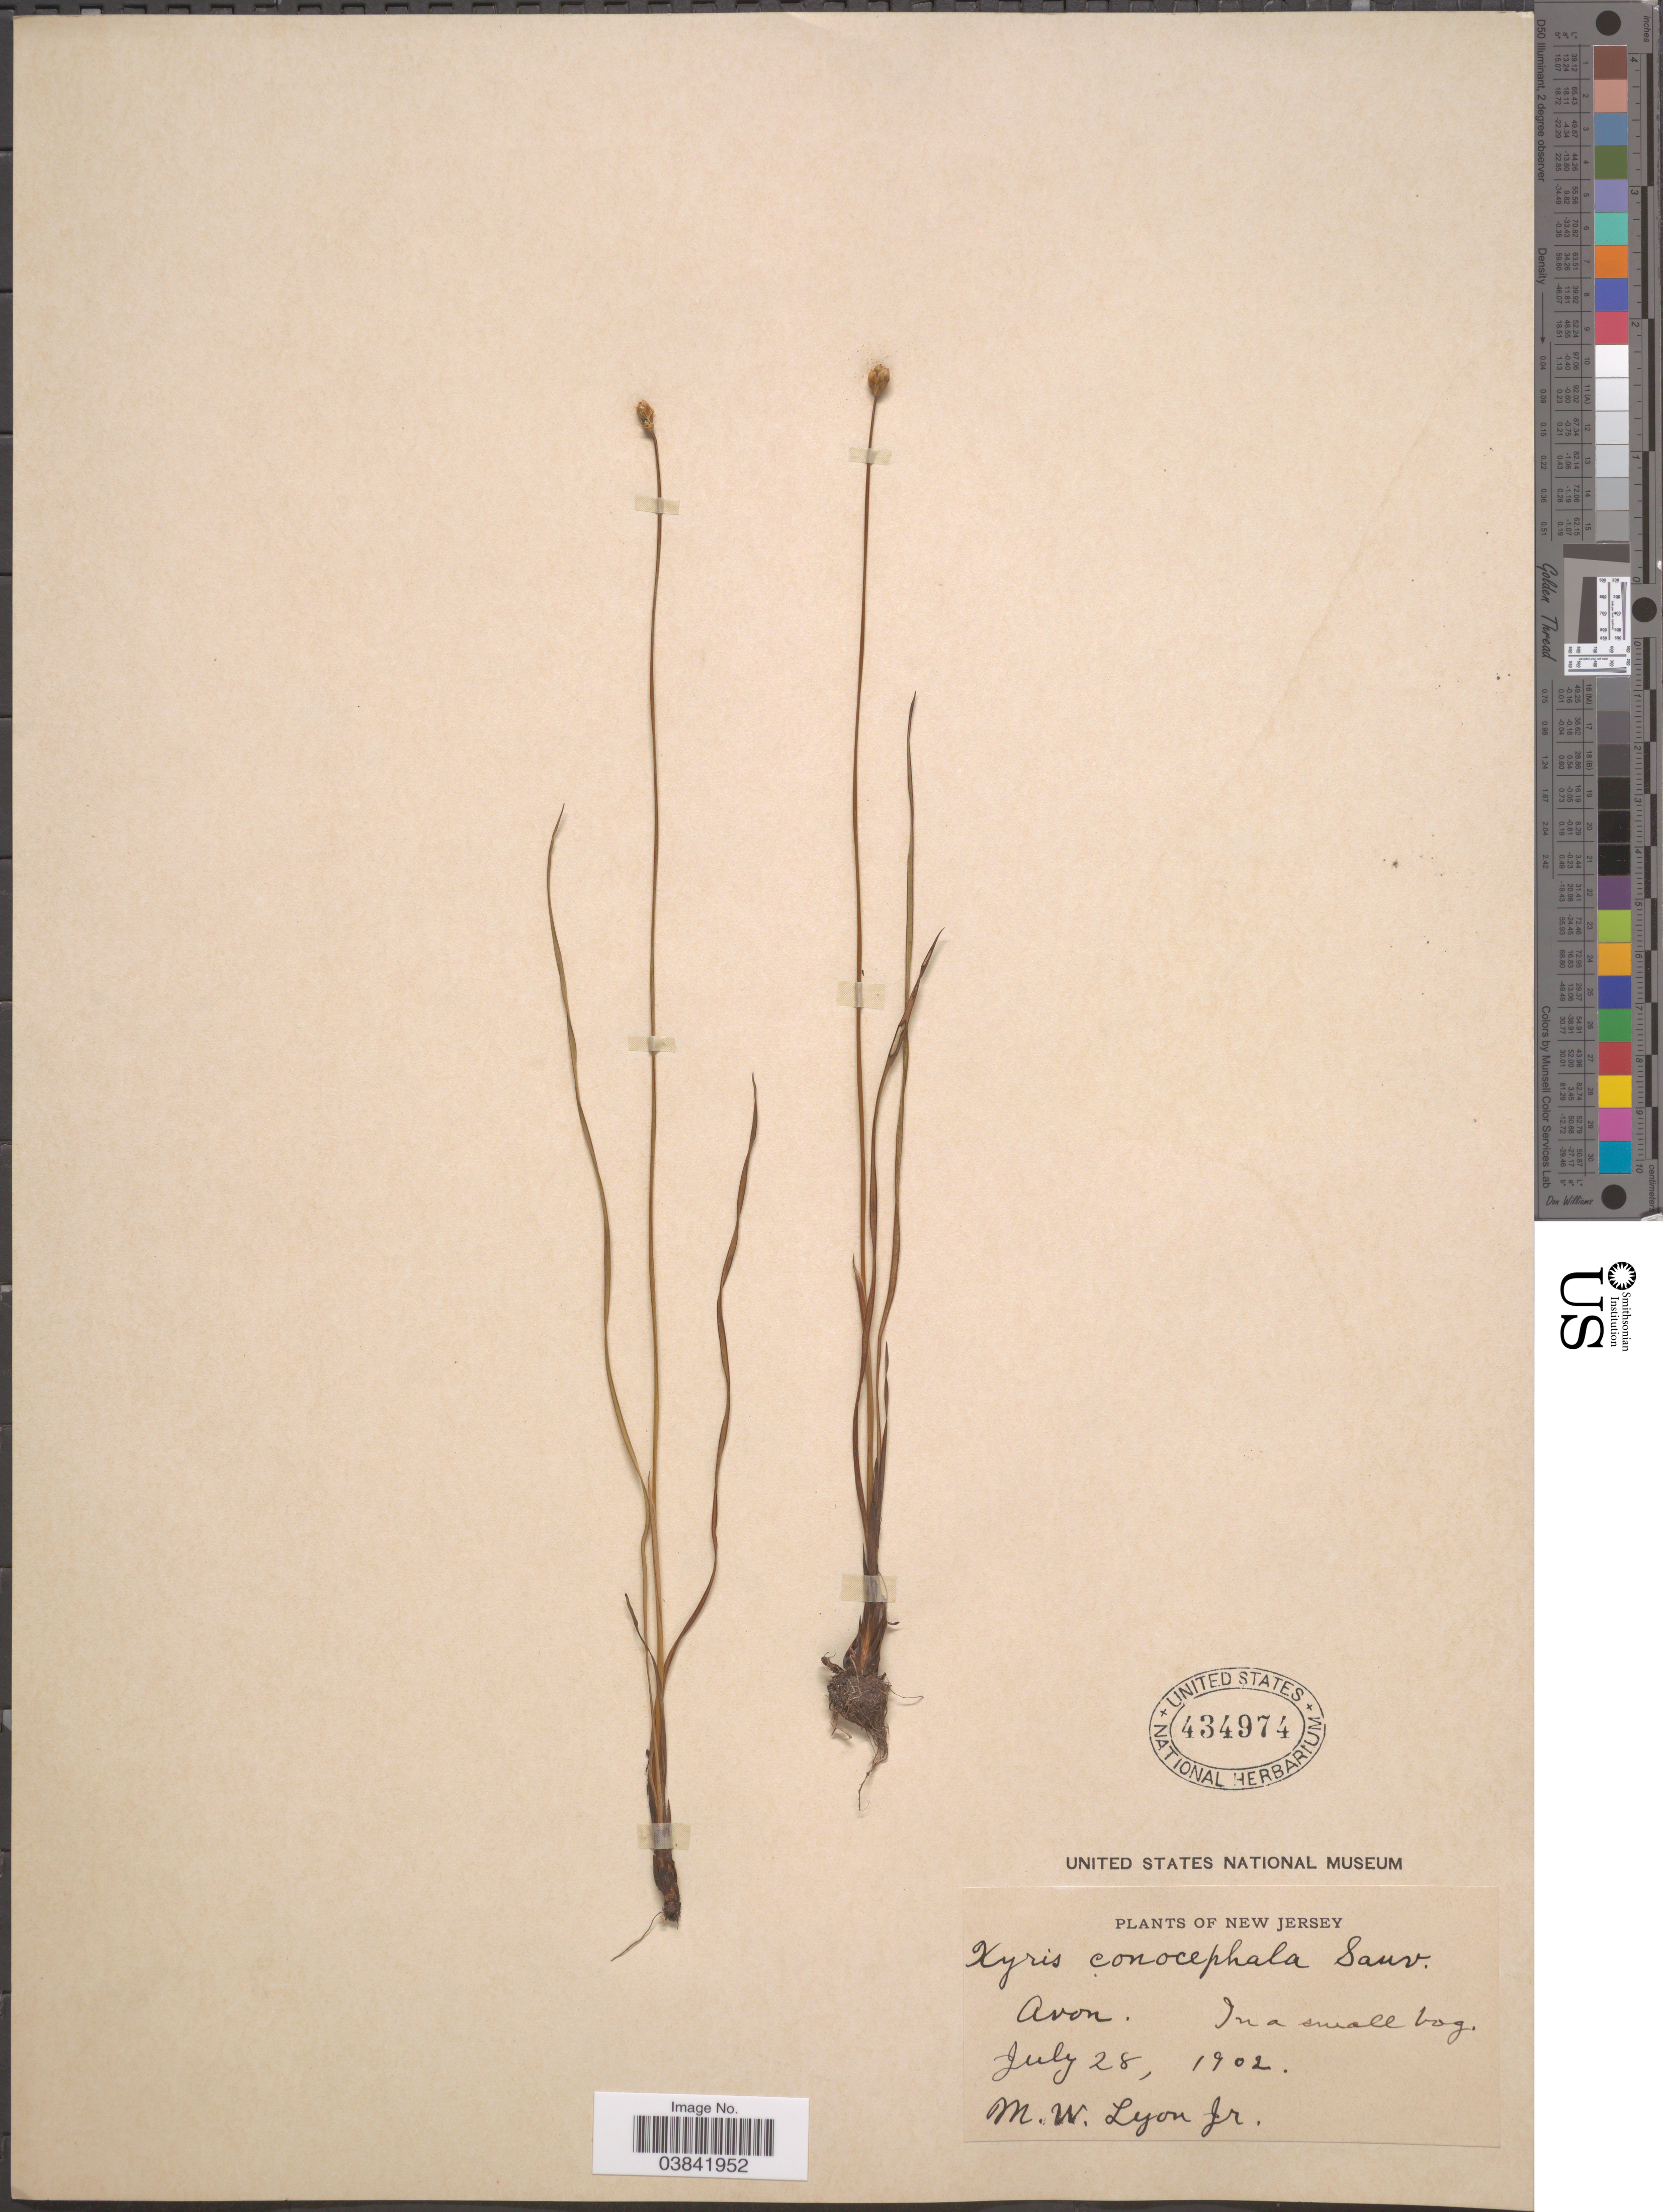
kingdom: Plantae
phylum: Tracheophyta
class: Liliopsida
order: Poales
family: Xyridaceae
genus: Xyris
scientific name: Xyris torta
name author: Sm.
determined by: Strong, Mark T., (BOT), Smithsonian Institution - National Museum of Natural History (UNITED STATES)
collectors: M. Lyon Jr.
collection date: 1902-07-28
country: United States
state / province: New Jersey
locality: Avon. In a small bog.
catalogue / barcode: US 434974